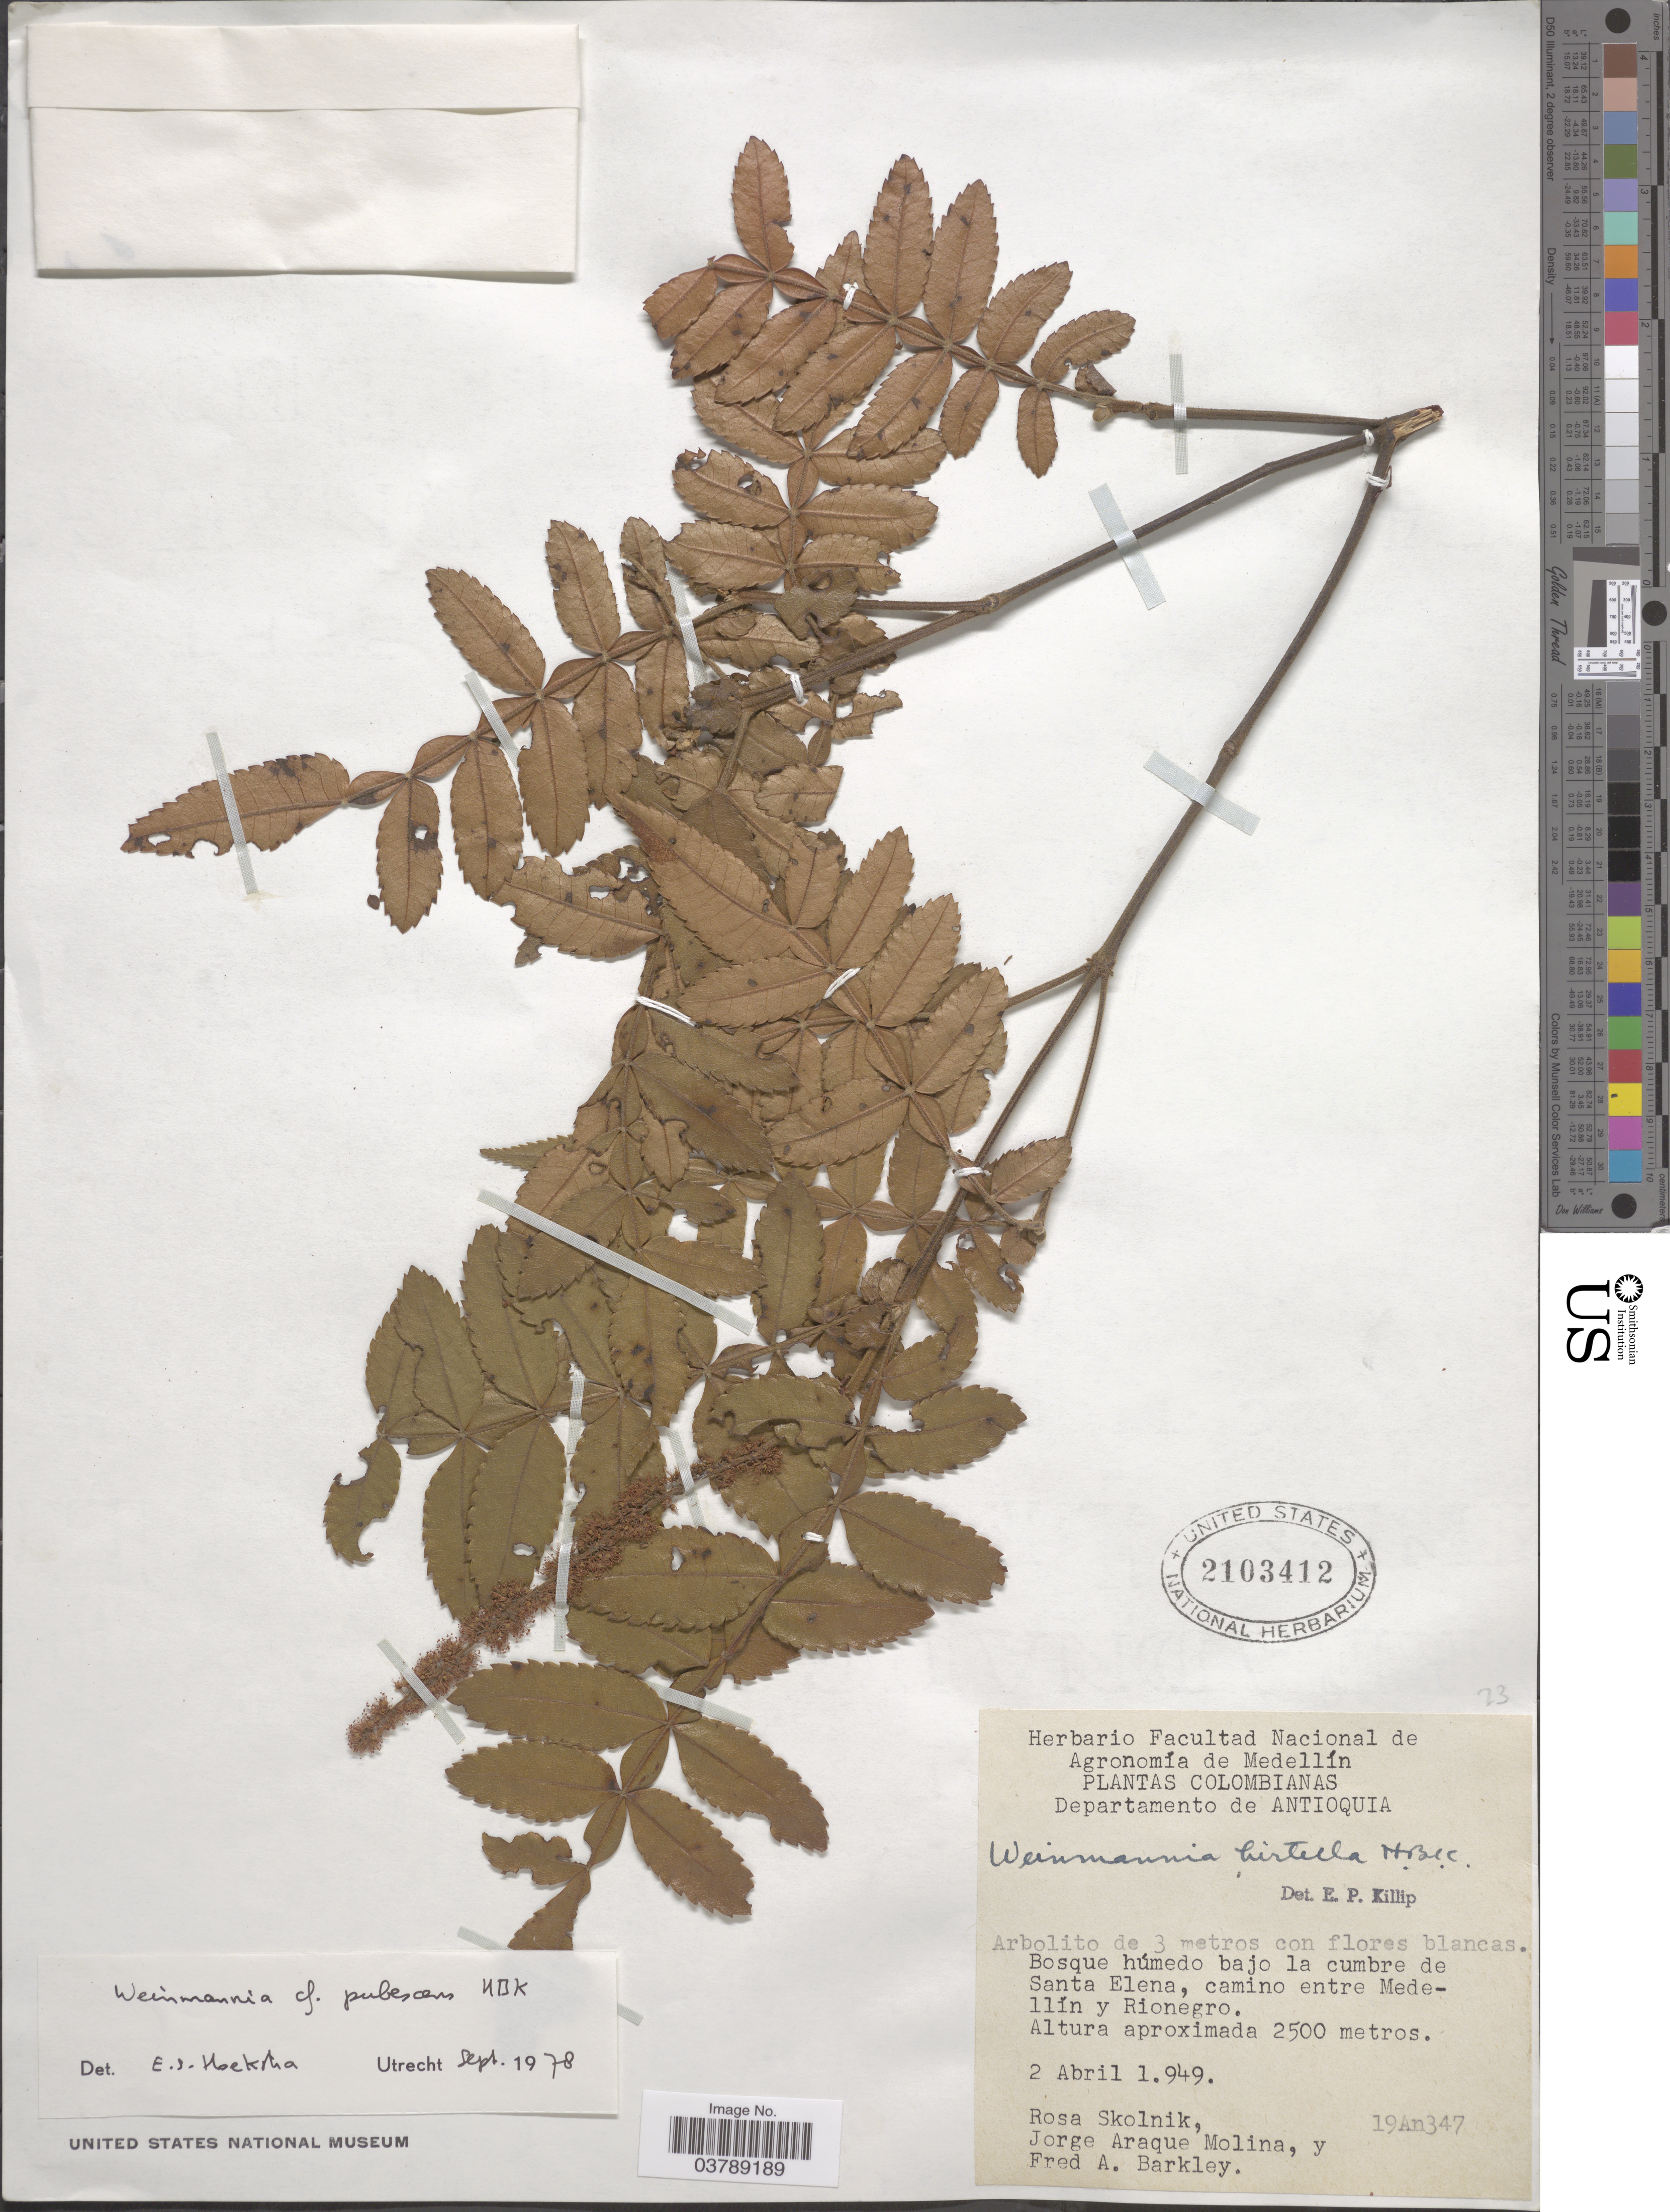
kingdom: Plantae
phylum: Tracheophyta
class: Magnoliopsida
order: Oxalidales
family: Cunoniaceae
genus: Weinmannia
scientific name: Weinmannia hirtella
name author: Kunth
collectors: R. Skolnik, J. Araque Molina & F. A. Barkley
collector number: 19An347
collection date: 1949-04-02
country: Colombia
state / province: Antioquia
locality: Departamento de Antioquia. Bosque húmedo bajo la cumbre de Santa Elena, camino entre Medellín y Rionegro.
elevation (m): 2500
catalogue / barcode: US 2103412